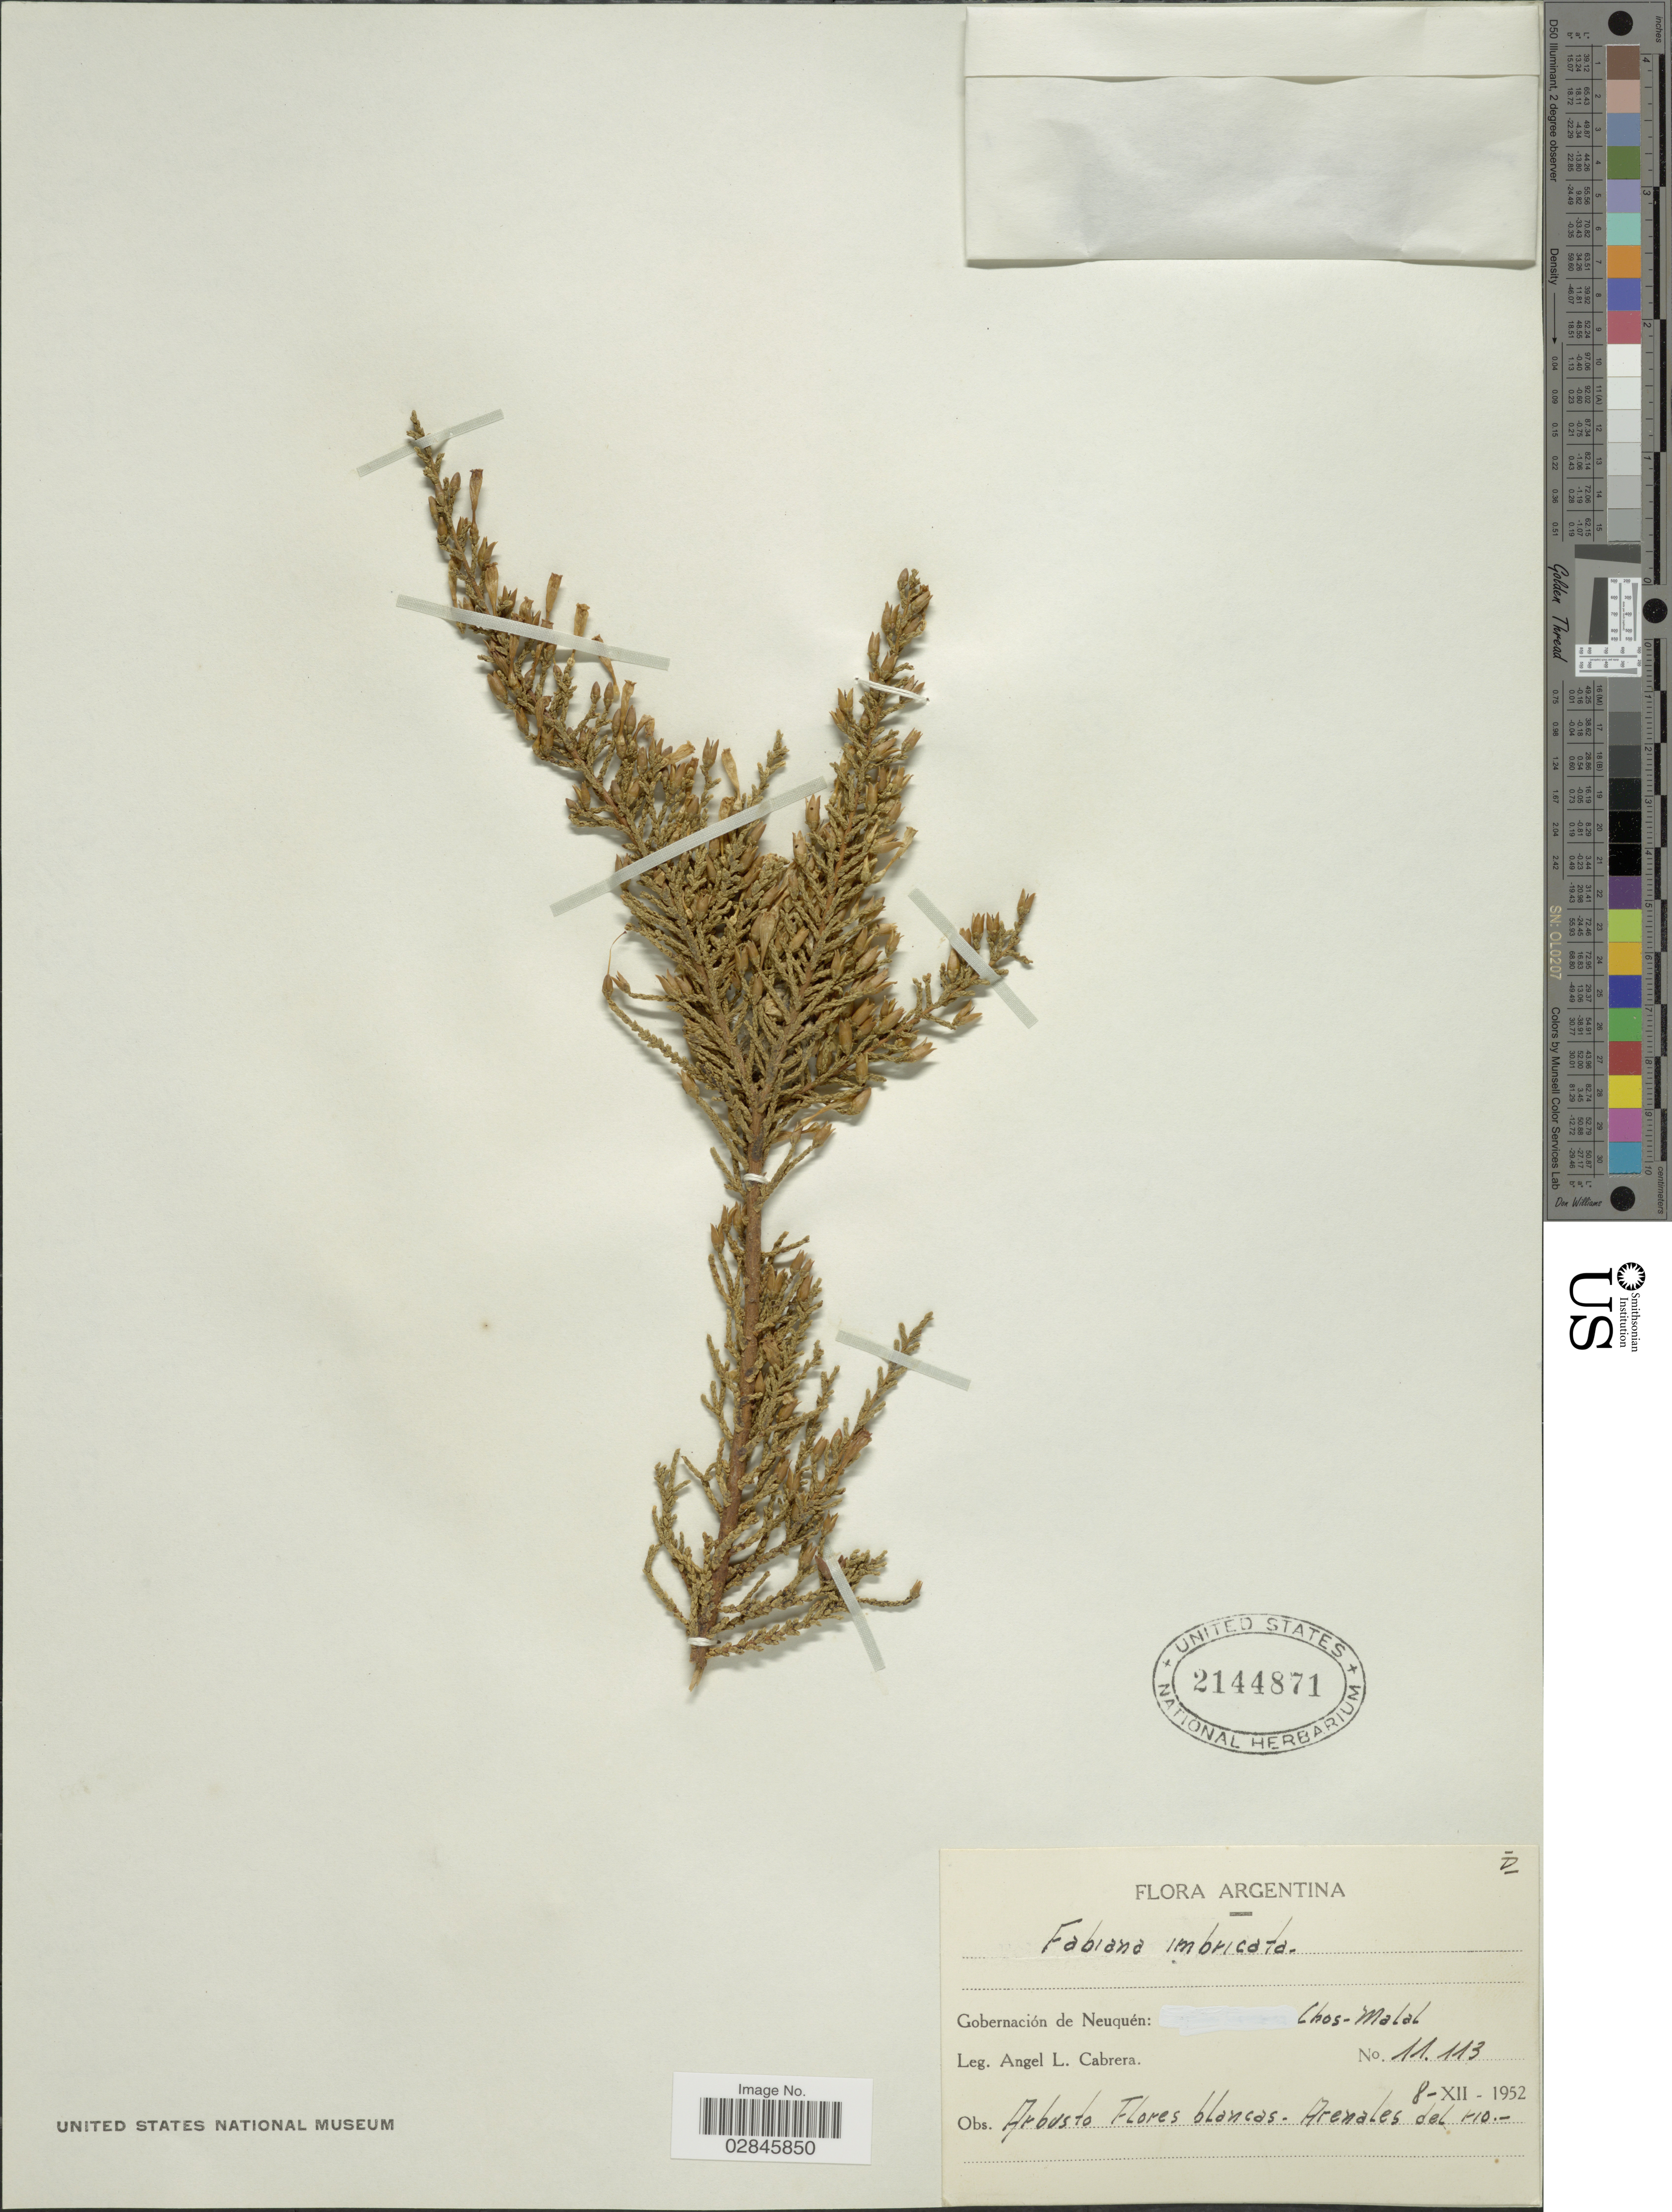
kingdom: Plantae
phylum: Tracheophyta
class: Magnoliopsida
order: Solanales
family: Solanaceae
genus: Fabiana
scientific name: Fabiana imbricata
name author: Ruiz & Pav.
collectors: A. L. Cabrera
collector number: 11113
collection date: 1952-12-08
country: Argentina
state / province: Neuquen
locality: Gobernación de Neuquén: Chos-Malal.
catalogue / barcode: US 2144871